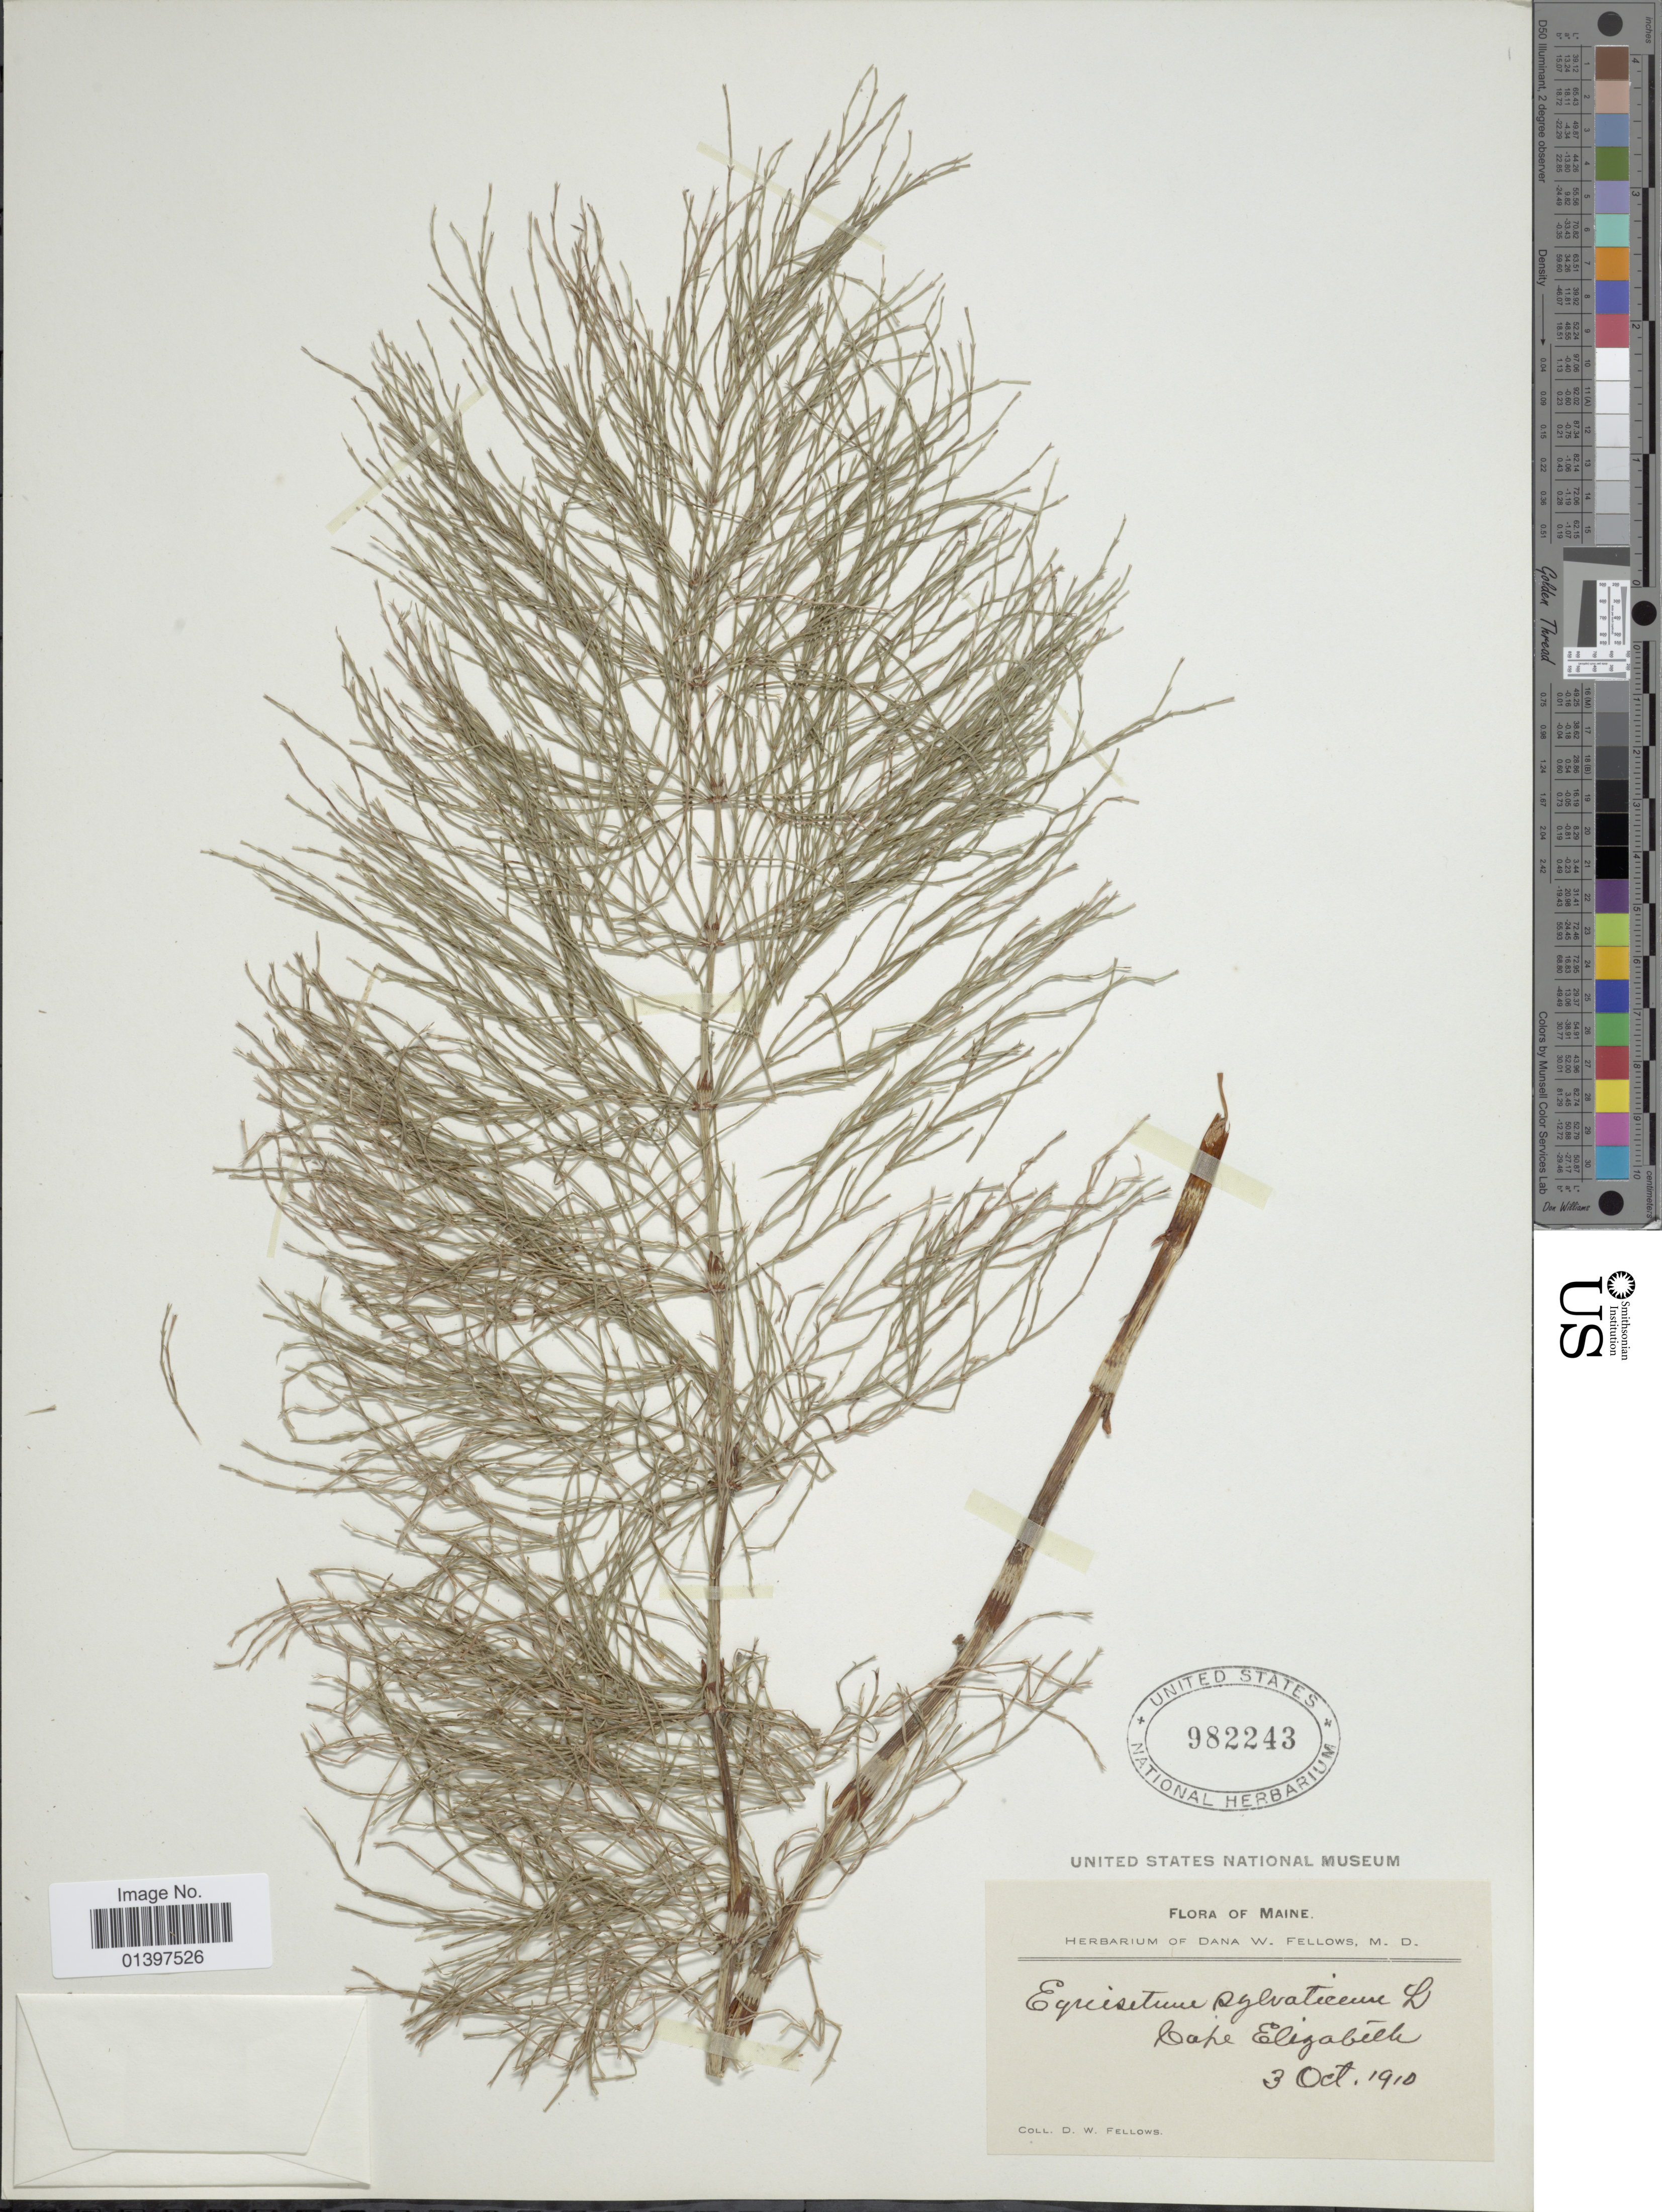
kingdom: Plantae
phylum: Tracheophyta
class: Polypodiopsida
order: Equisetales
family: Equisetaceae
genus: Equisetum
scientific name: Equisetum sylvaticum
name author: L.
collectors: D. W. Fellows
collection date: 1910-10-03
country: United States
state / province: Maine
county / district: Cumberland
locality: Cape Elizabeth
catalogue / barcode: US 982243